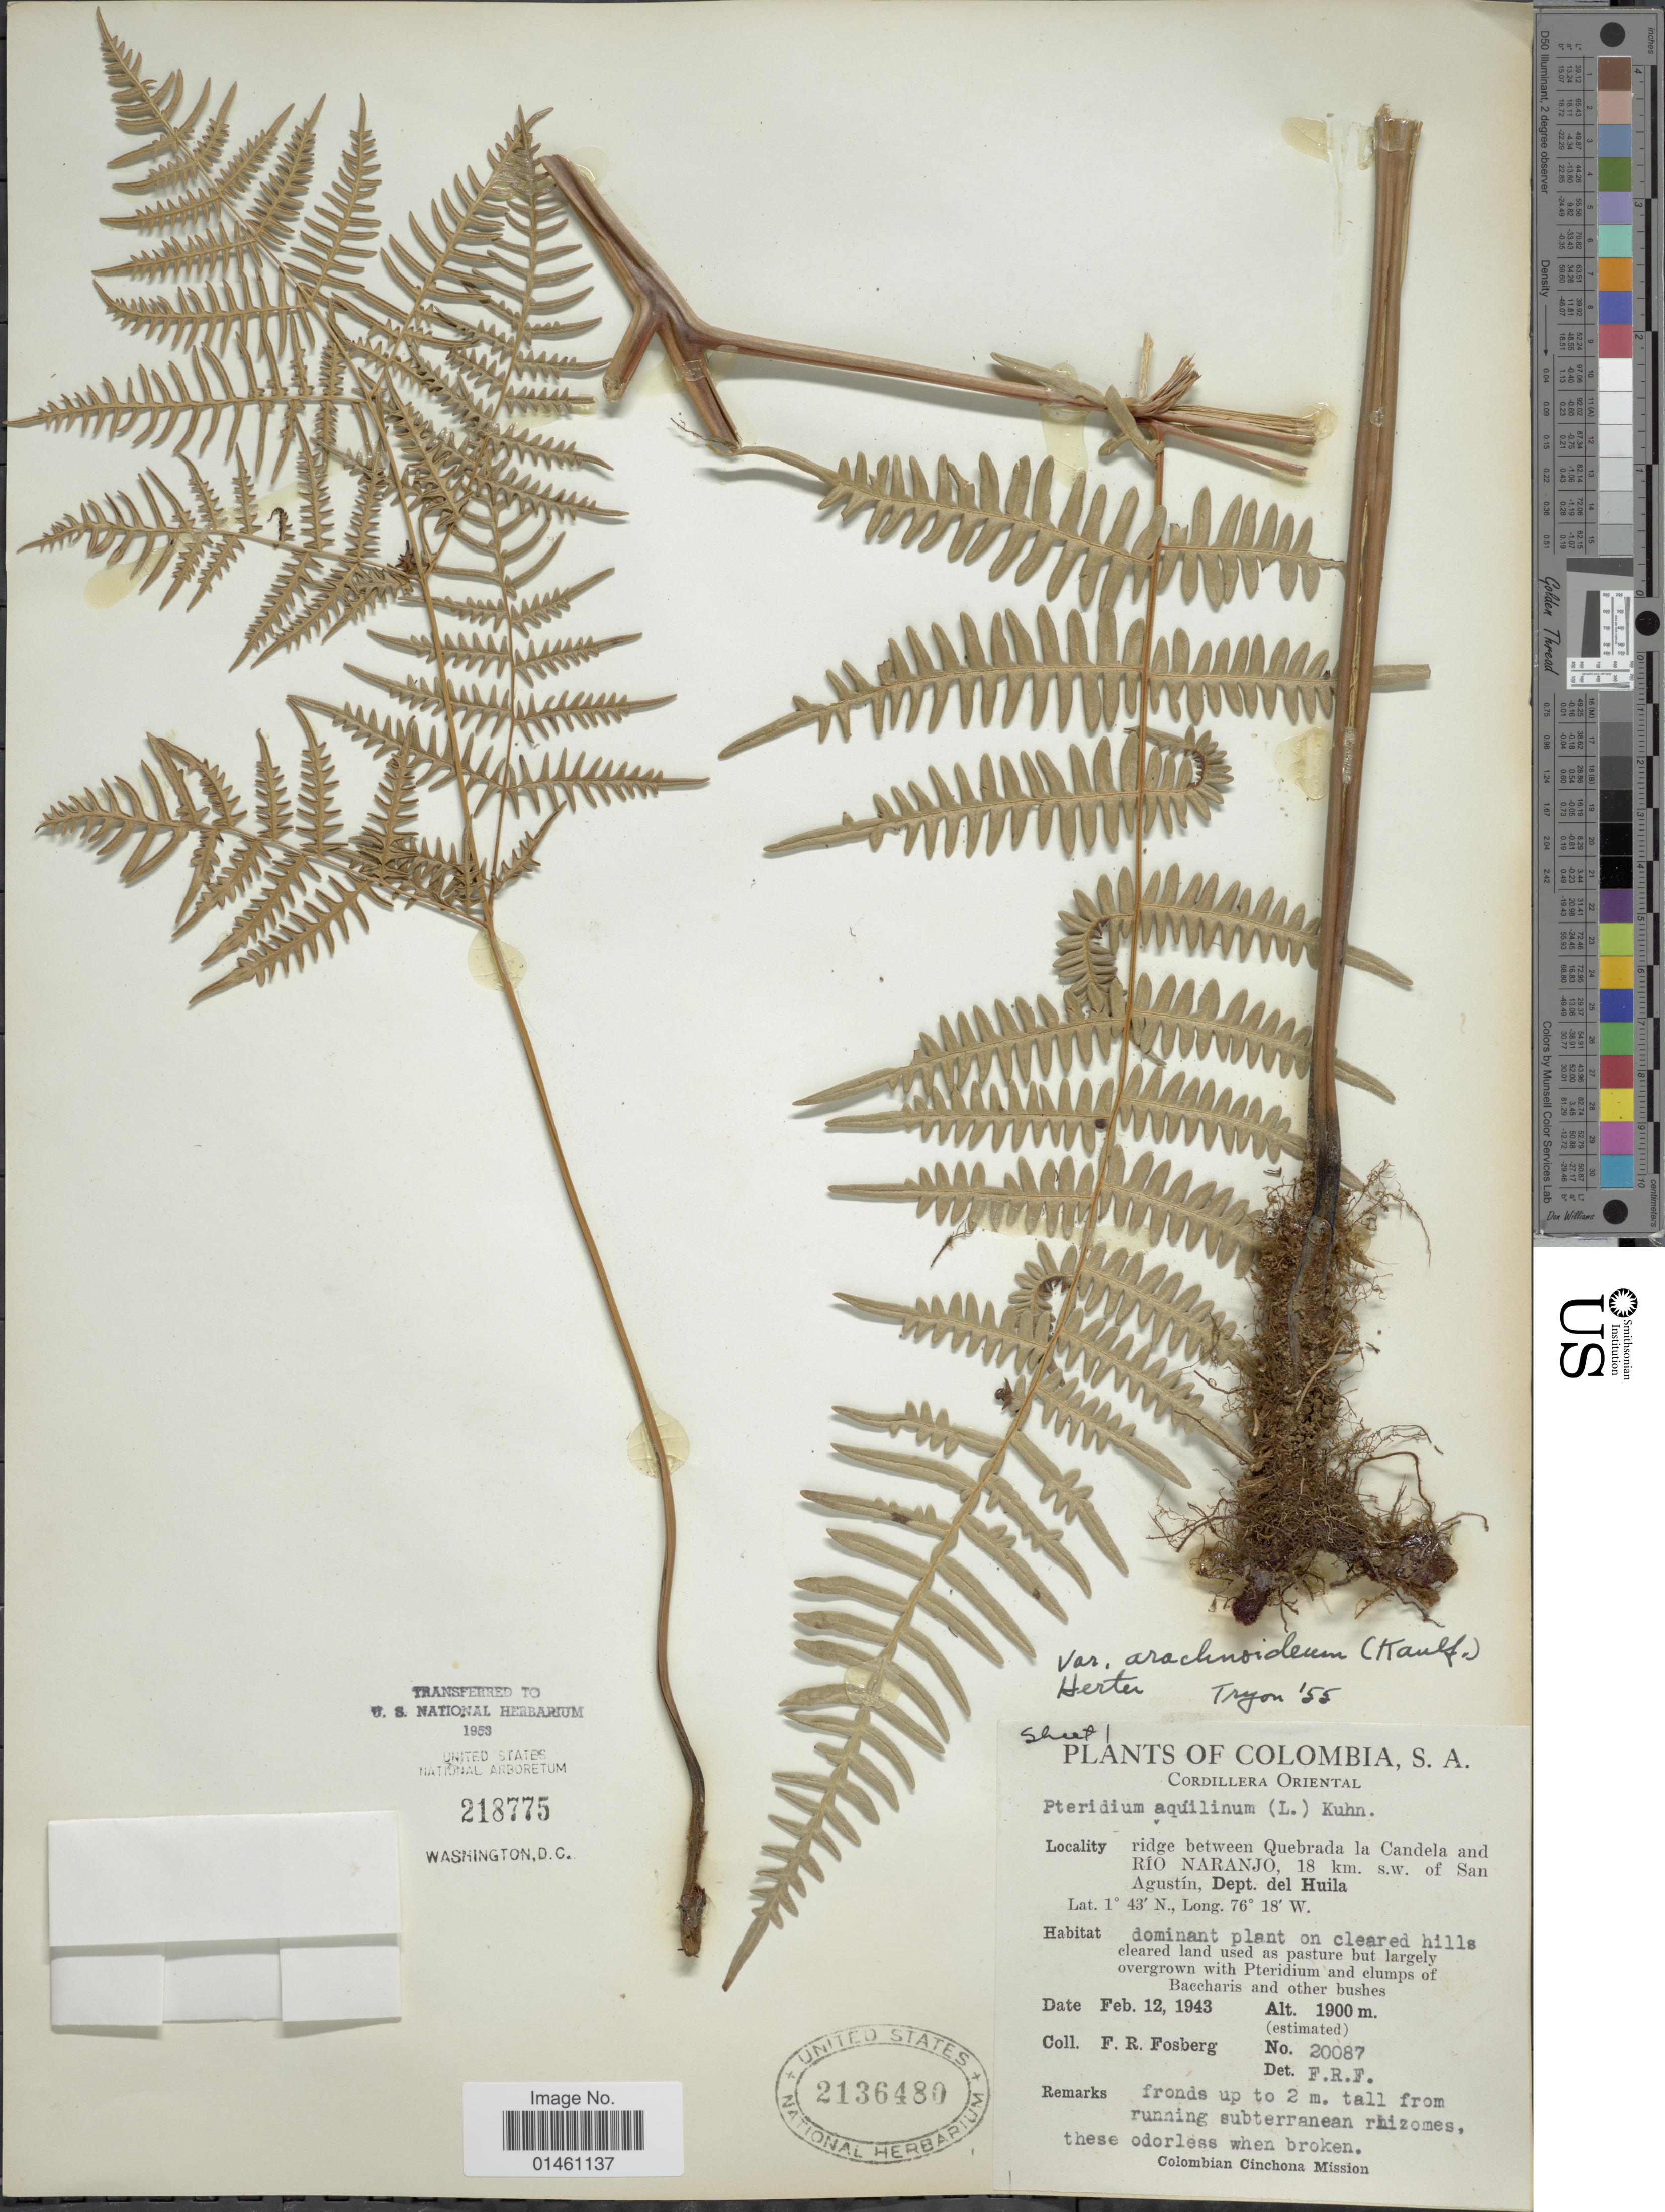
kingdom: Plantae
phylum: Tracheophyta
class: Polypodiopsida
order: Polypodiales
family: Dennstaedtiaceae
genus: Pteridium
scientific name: Pteridium aquilinum var. arachnoideum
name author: (Kaulf.) Herter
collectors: F. R. Fosberg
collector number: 20087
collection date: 1943-02-12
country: Colombia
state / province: Huila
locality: Cordillera Oriental, ridge between Quebrada la Candela and Rio Naranjo, 18 km. s.w. of San Agustín.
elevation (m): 1900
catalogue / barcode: US 218775